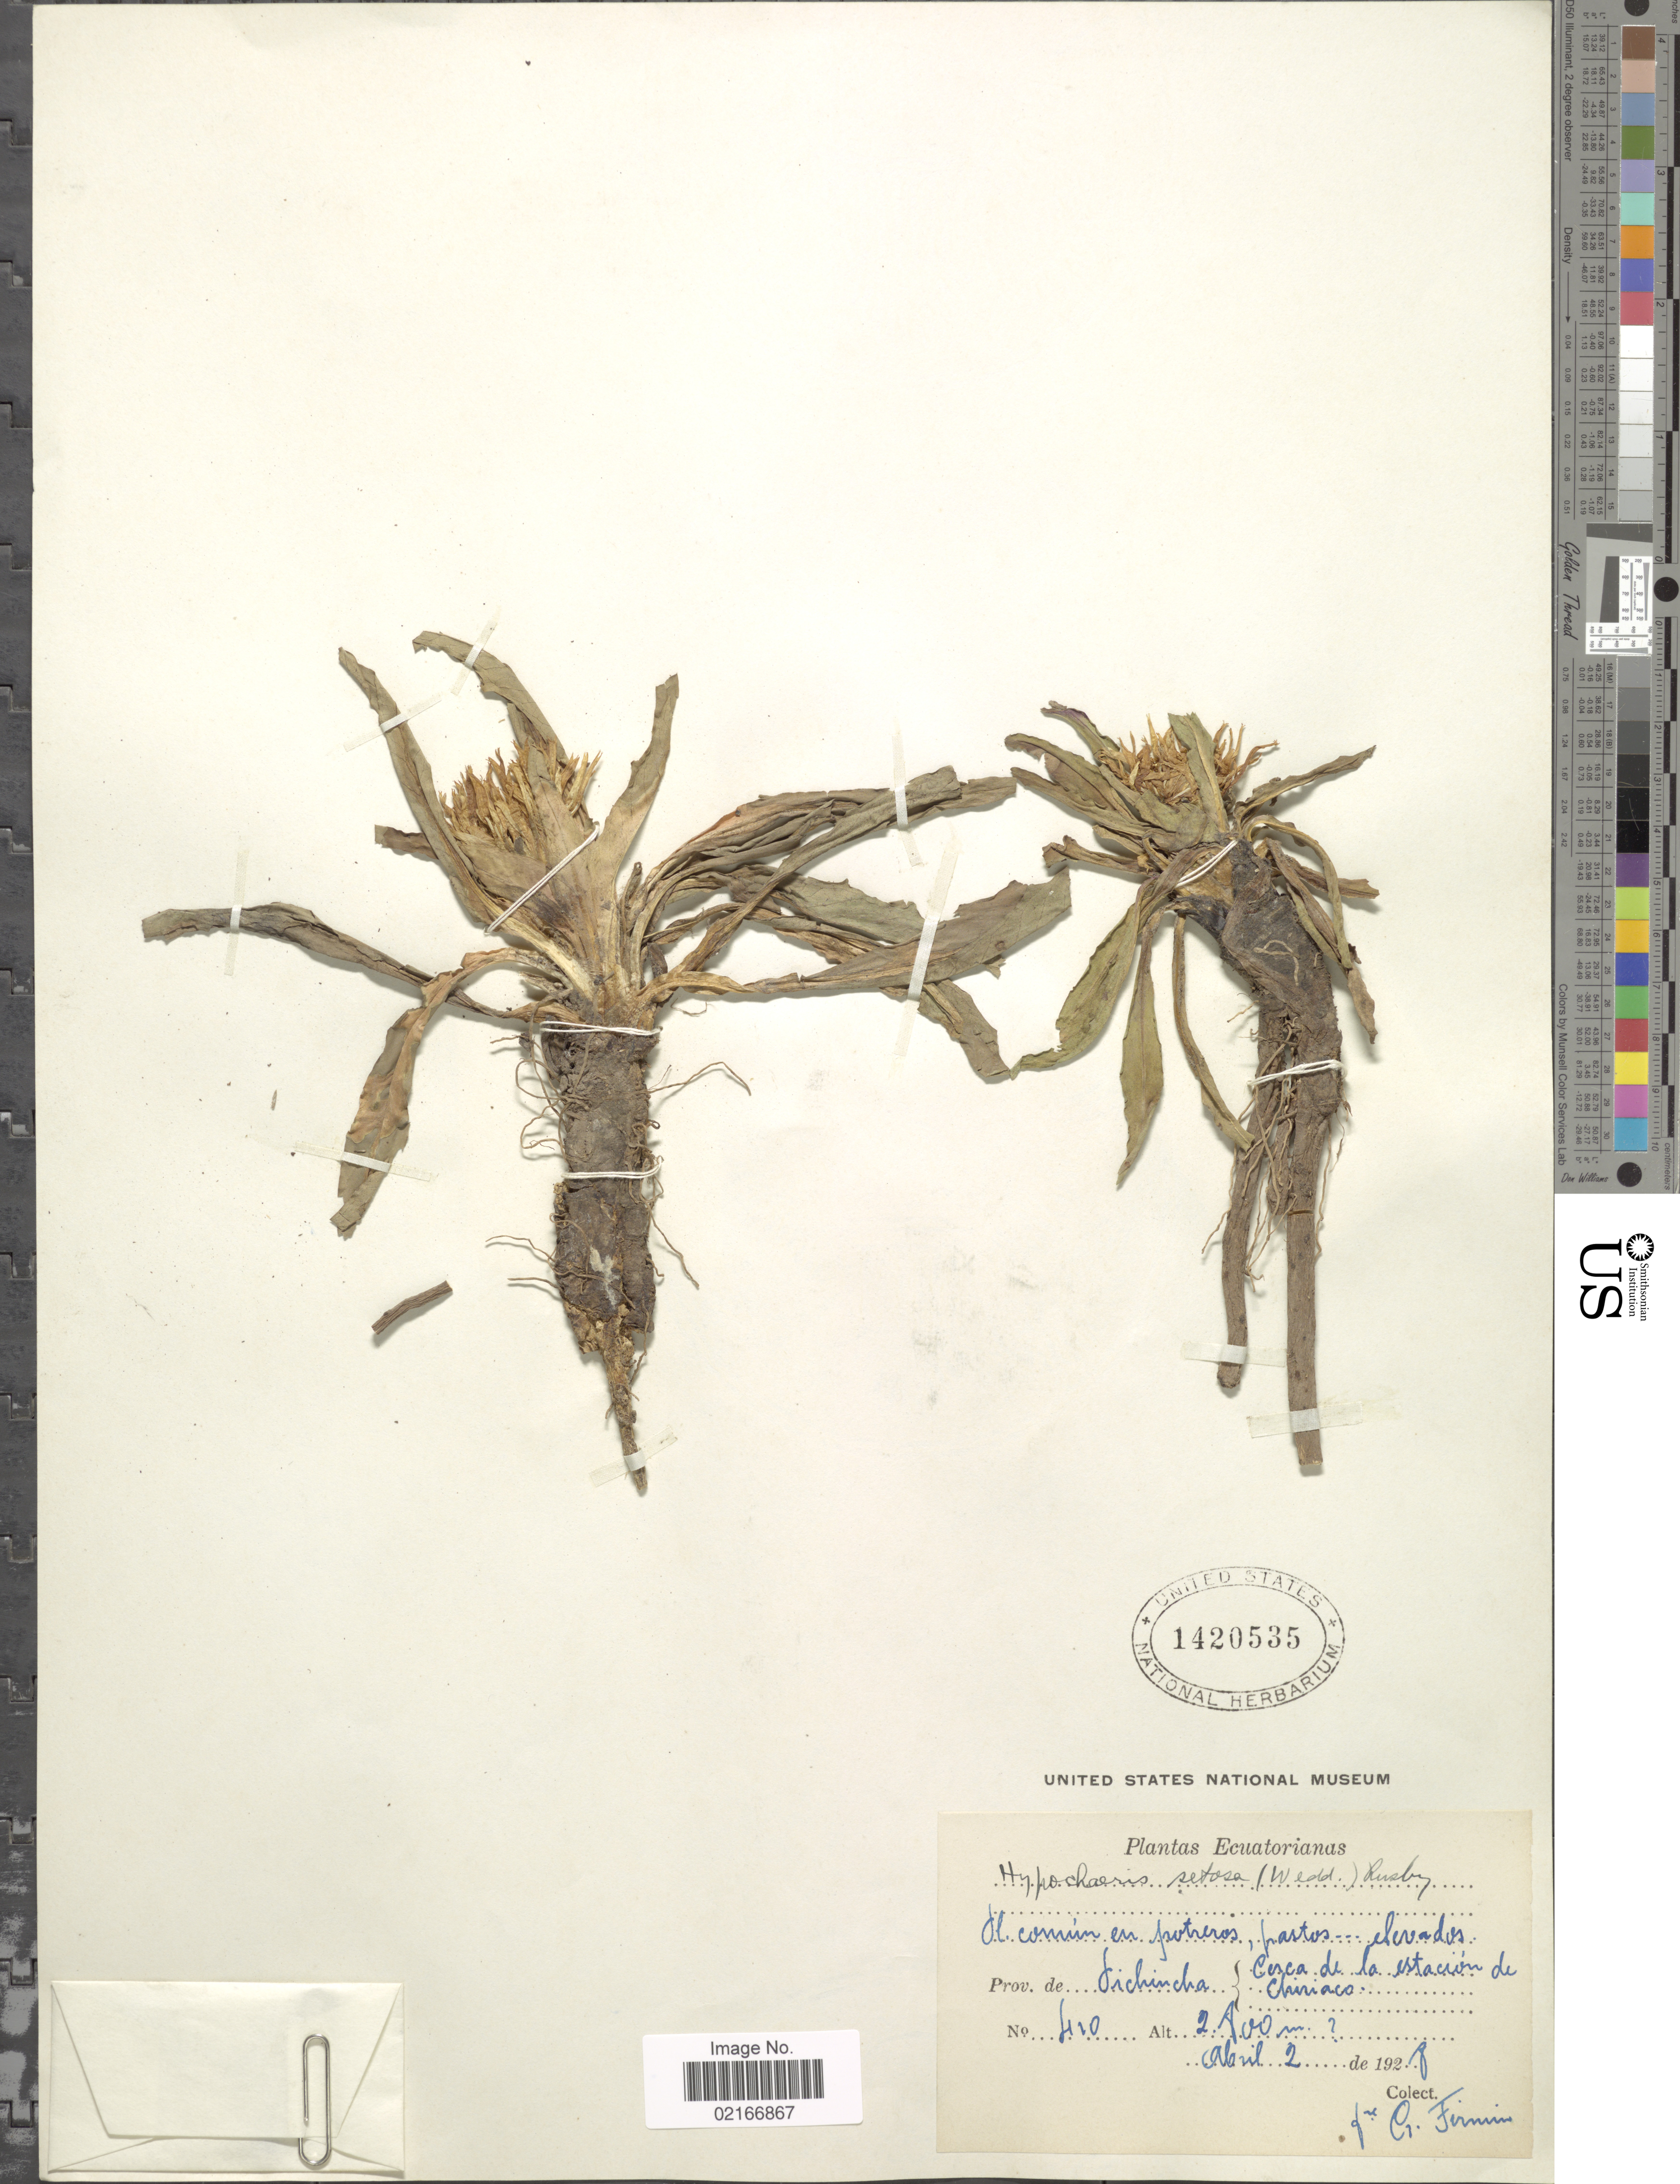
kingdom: Plantae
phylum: Tracheophyta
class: Magnoliopsida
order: Asterales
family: Asteraceae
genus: Hypochaeris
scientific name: Hypochaeris setosa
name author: Formánek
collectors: F. Firmin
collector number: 410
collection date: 1928-04-02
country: Ecuador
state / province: Pichincha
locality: Cerca de la estación de Chiriaco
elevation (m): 2800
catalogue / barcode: US 1420535